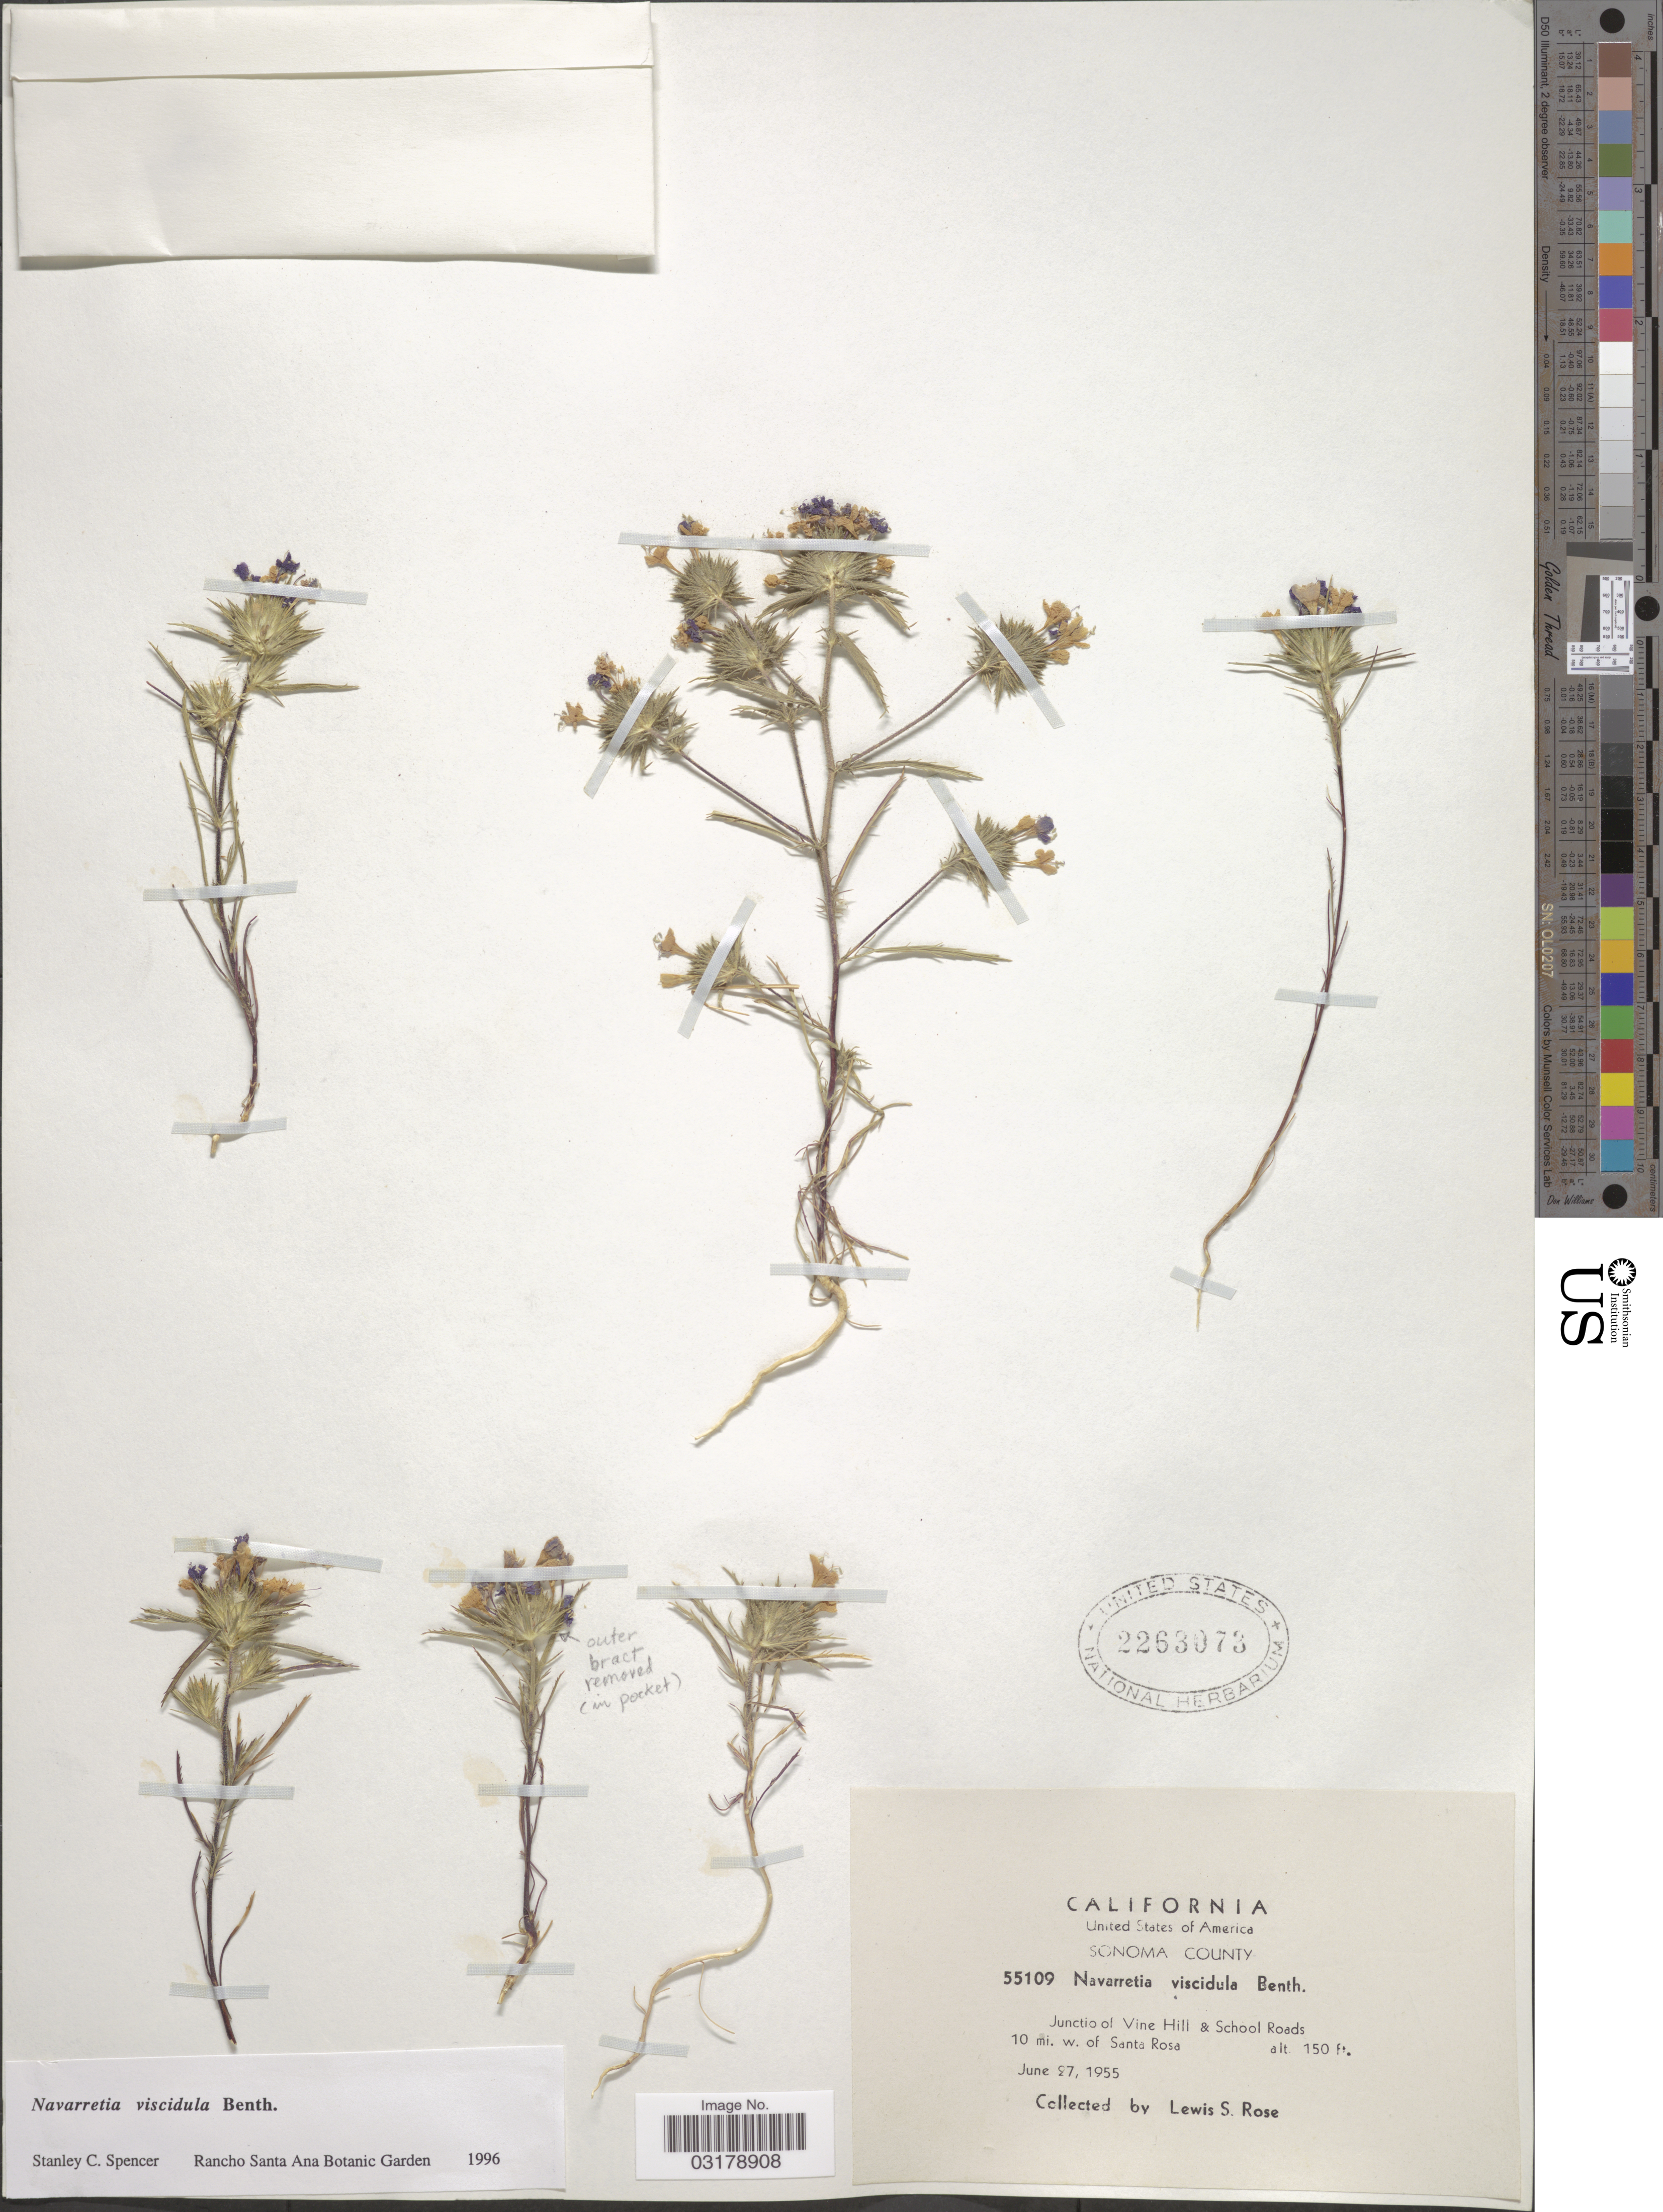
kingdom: Plantae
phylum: Tracheophyta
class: Magnoliopsida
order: Ericales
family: Polemoniaceae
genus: Navarretia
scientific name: Navarretia viscidula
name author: Benth.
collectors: L. S. Rose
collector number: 55109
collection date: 1955-06-27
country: United States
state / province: California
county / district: Sonoma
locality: Sonoma County. Junctio of Vine Hill & School Roads. 10 mi. w. of Santa Rosa.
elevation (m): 46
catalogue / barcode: US 2263073